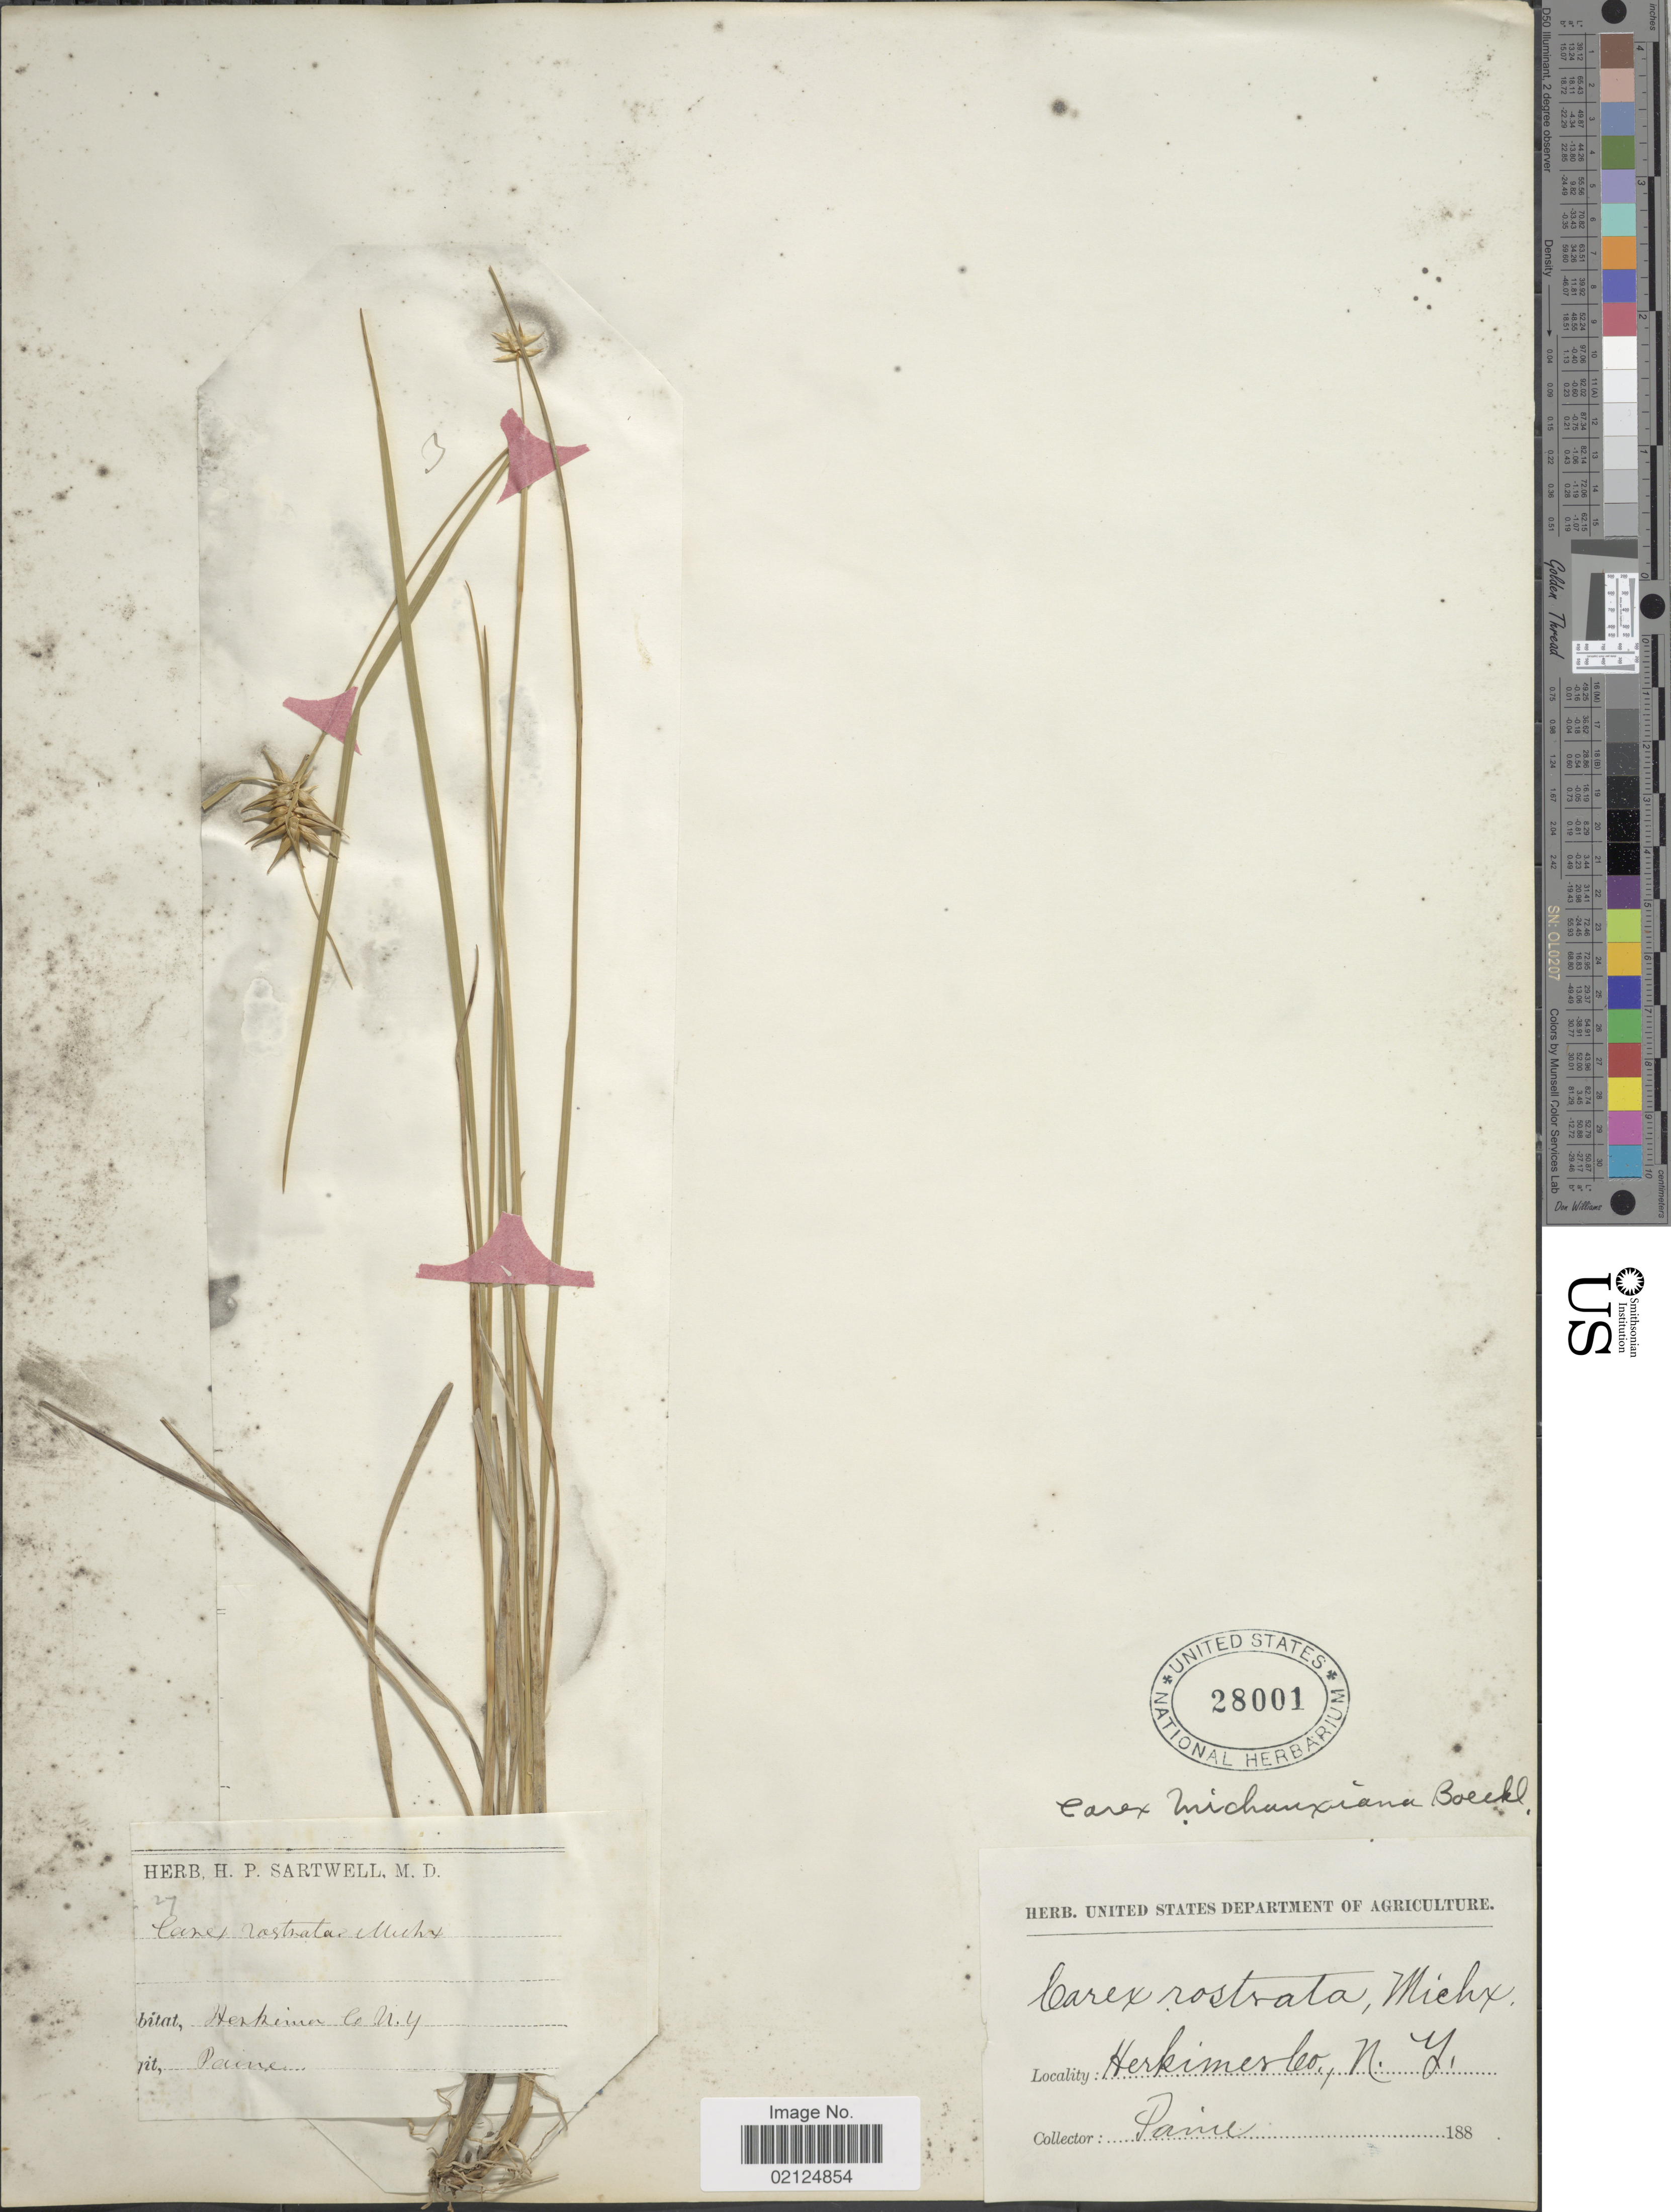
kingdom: Plantae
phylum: Tracheophyta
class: Liliopsida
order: Poales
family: Cyperaceae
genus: Carex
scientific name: Carex michauxiana subsp. michauxiana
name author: Boeckeler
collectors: -. Paine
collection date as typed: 188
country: United States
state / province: New York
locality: Herkimer Co.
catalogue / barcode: US 28001